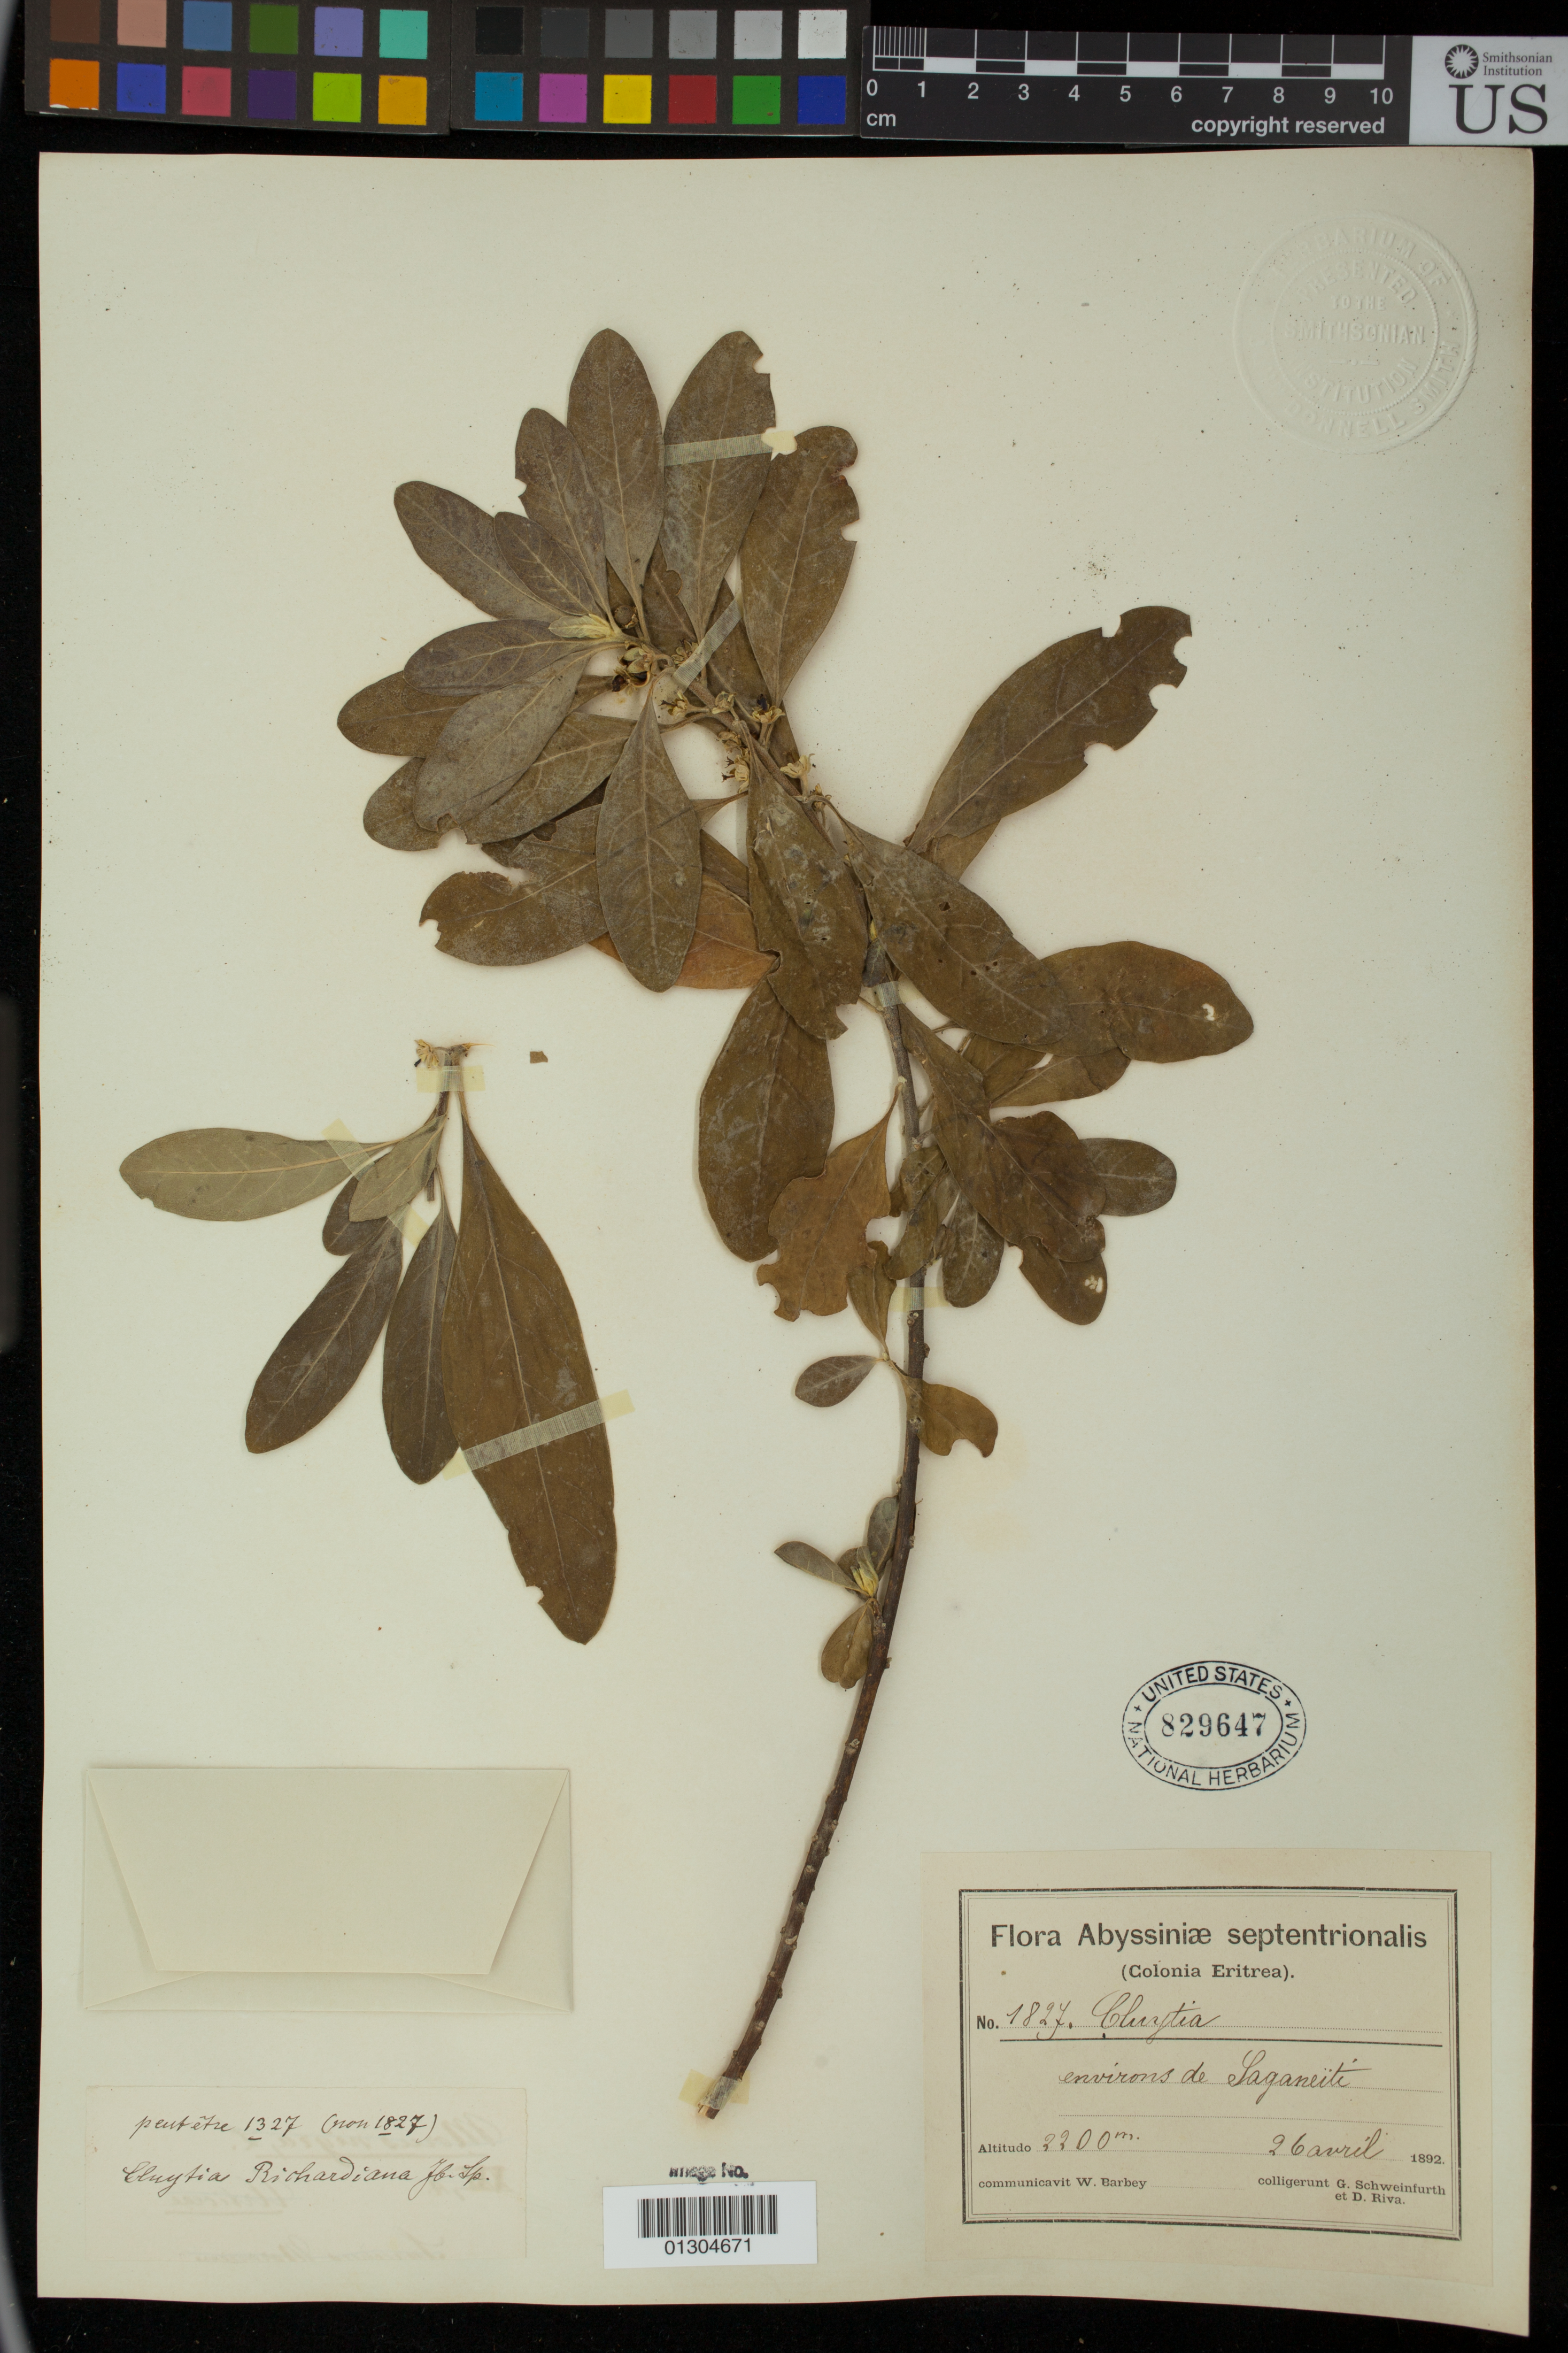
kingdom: Plantae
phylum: Tracheophyta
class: Magnoliopsida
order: Malpighiales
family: Peraceae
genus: Clutia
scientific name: Clutia richardiana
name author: Müll. Arg.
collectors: G. A. Schweinfurth & D. Riva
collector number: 1827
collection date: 1892-04-26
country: Eritrea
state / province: Debub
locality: environs de Saganeiti (Segheneyti)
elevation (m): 2200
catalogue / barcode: US 829647